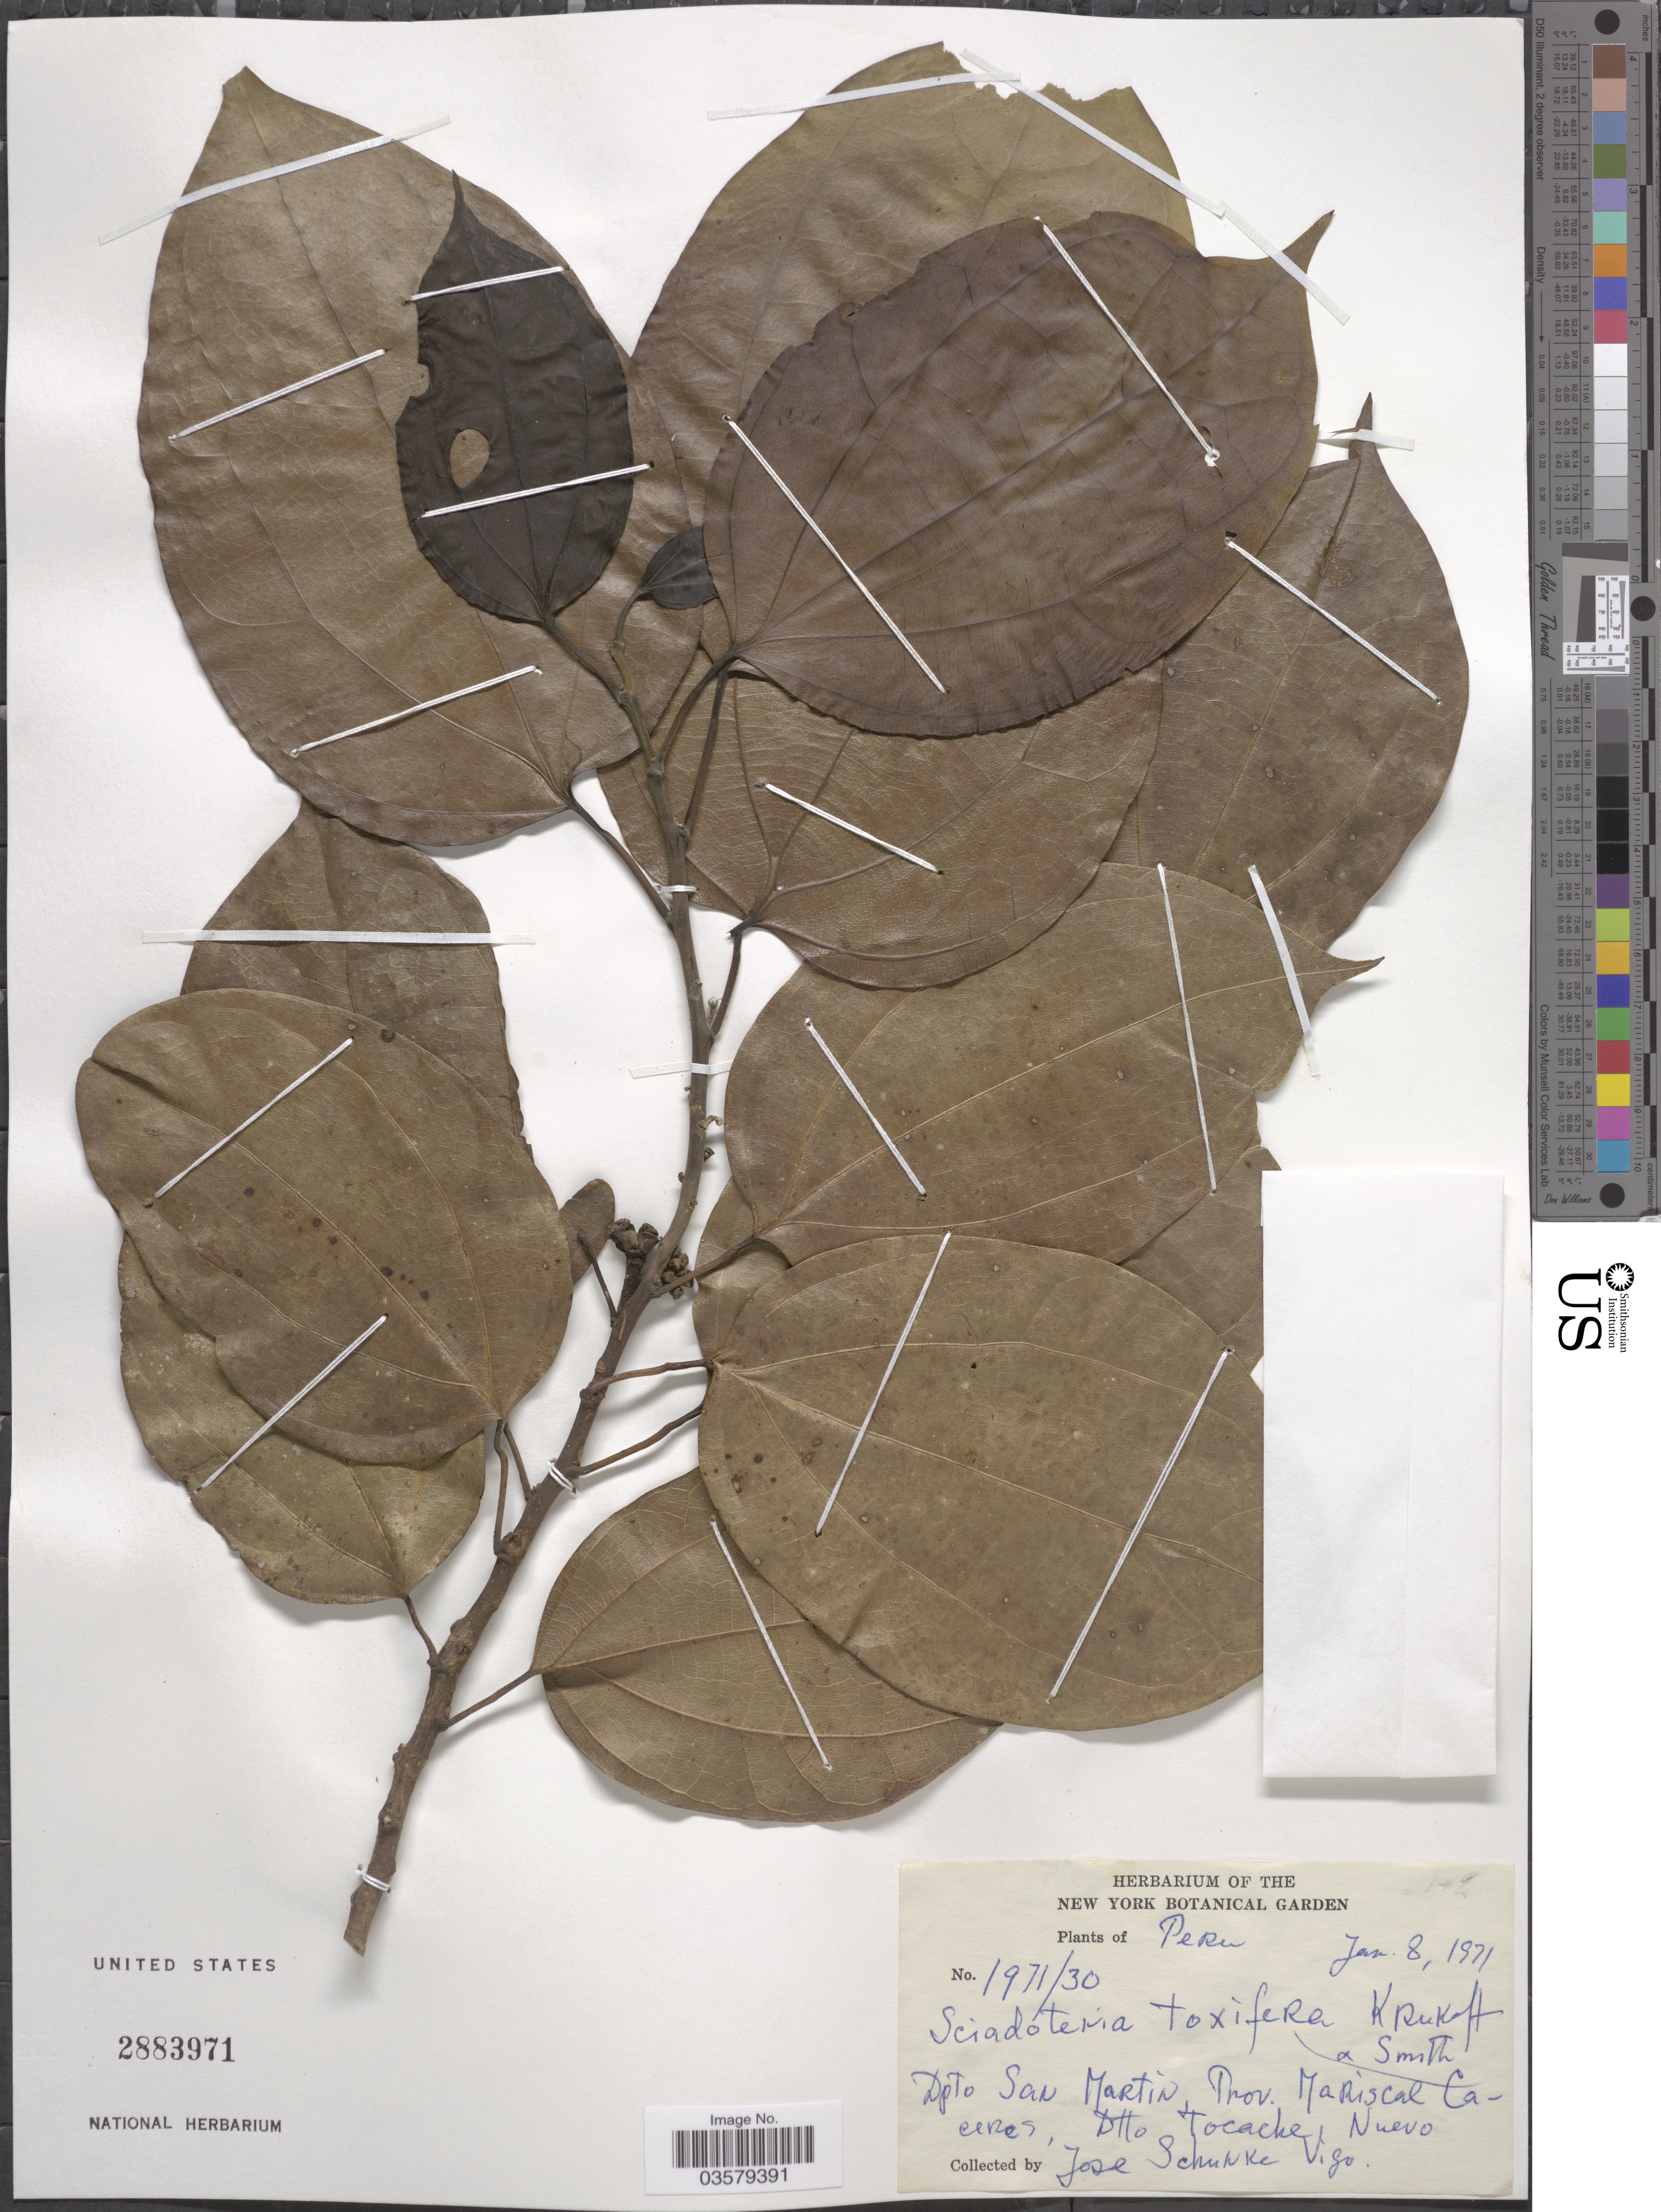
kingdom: Plantae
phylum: Tracheophyta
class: Magnoliopsida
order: Ranunculales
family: Menispermaceae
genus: Sciadotenia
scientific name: Sciadotenia toxifera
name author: Krukoff & A.C. Sm.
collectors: J. Schunke Vigo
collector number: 1971/30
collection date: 1971-01-08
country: Peru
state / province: San Martín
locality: Dpto San Martin, Prov. Mariscal Caceres, Dtto Tocache Nuevo.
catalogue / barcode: US 2883971